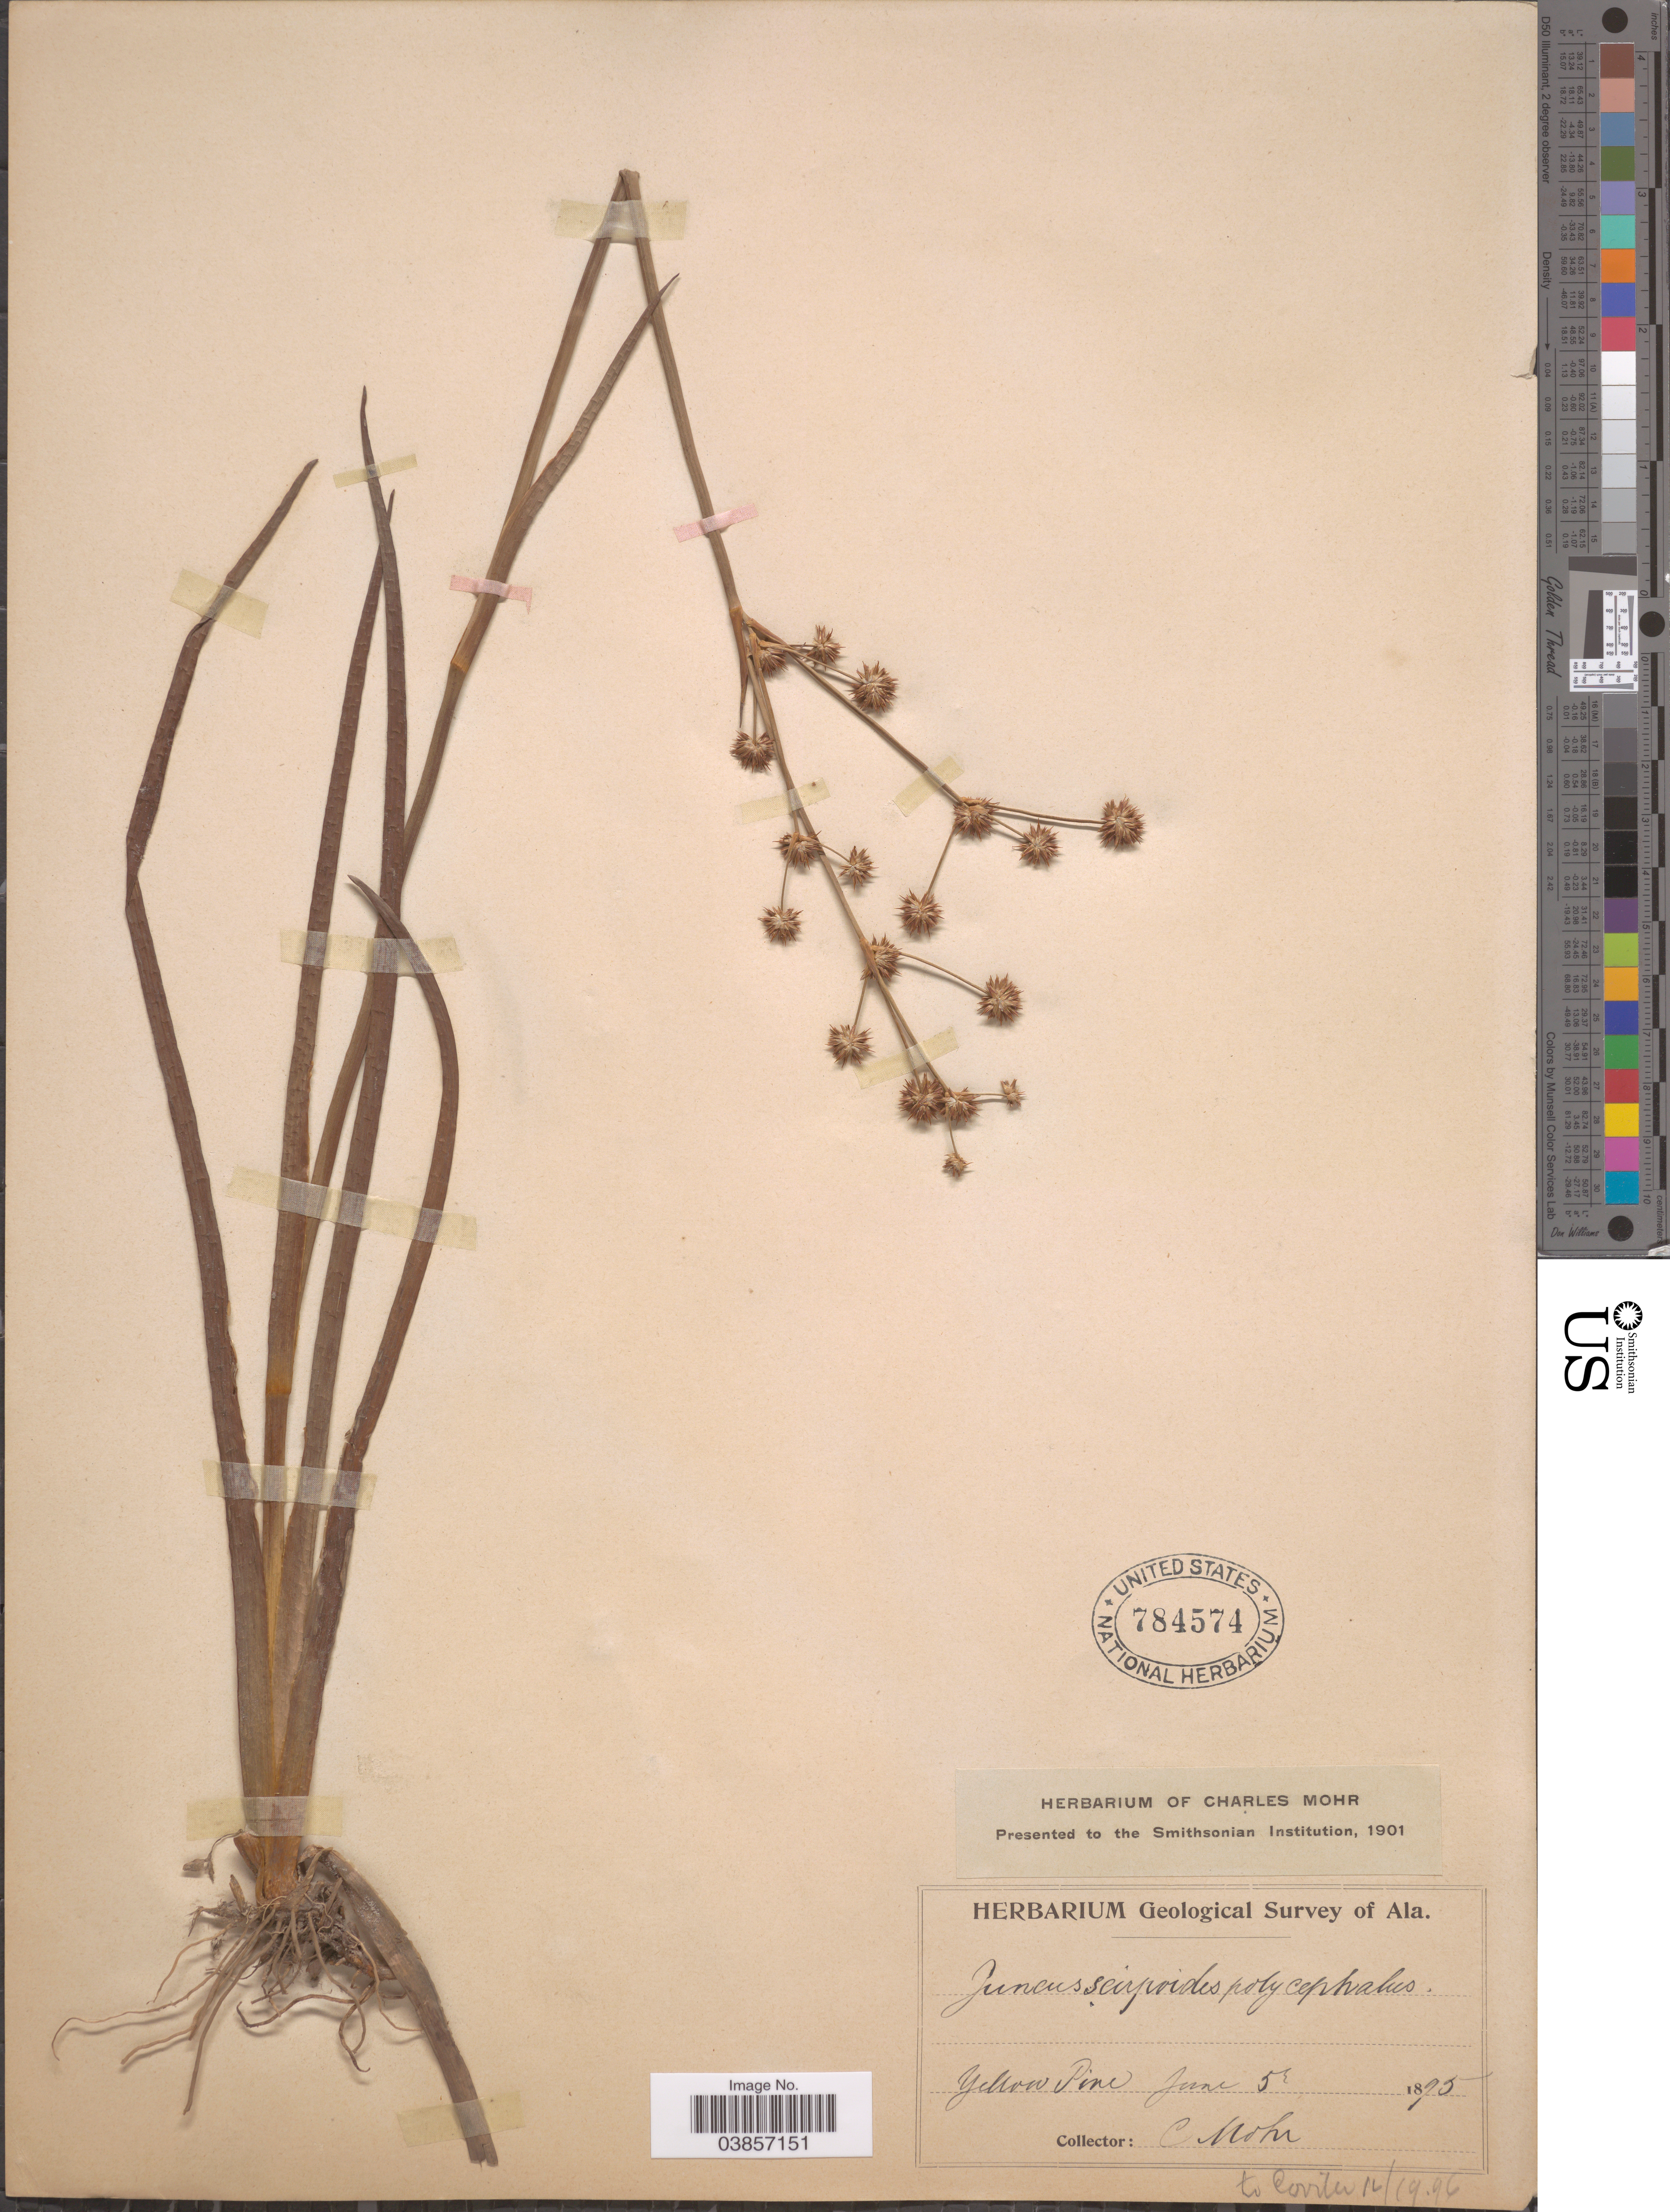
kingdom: Plantae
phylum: Tracheophyta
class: Liliopsida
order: Poales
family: Juncaceae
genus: Juncus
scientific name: Juncus scirpoides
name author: Lam.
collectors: C. T. Mohr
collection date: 1895-06-05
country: United States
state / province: Alabama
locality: Yellow Pine.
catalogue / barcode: US 784574